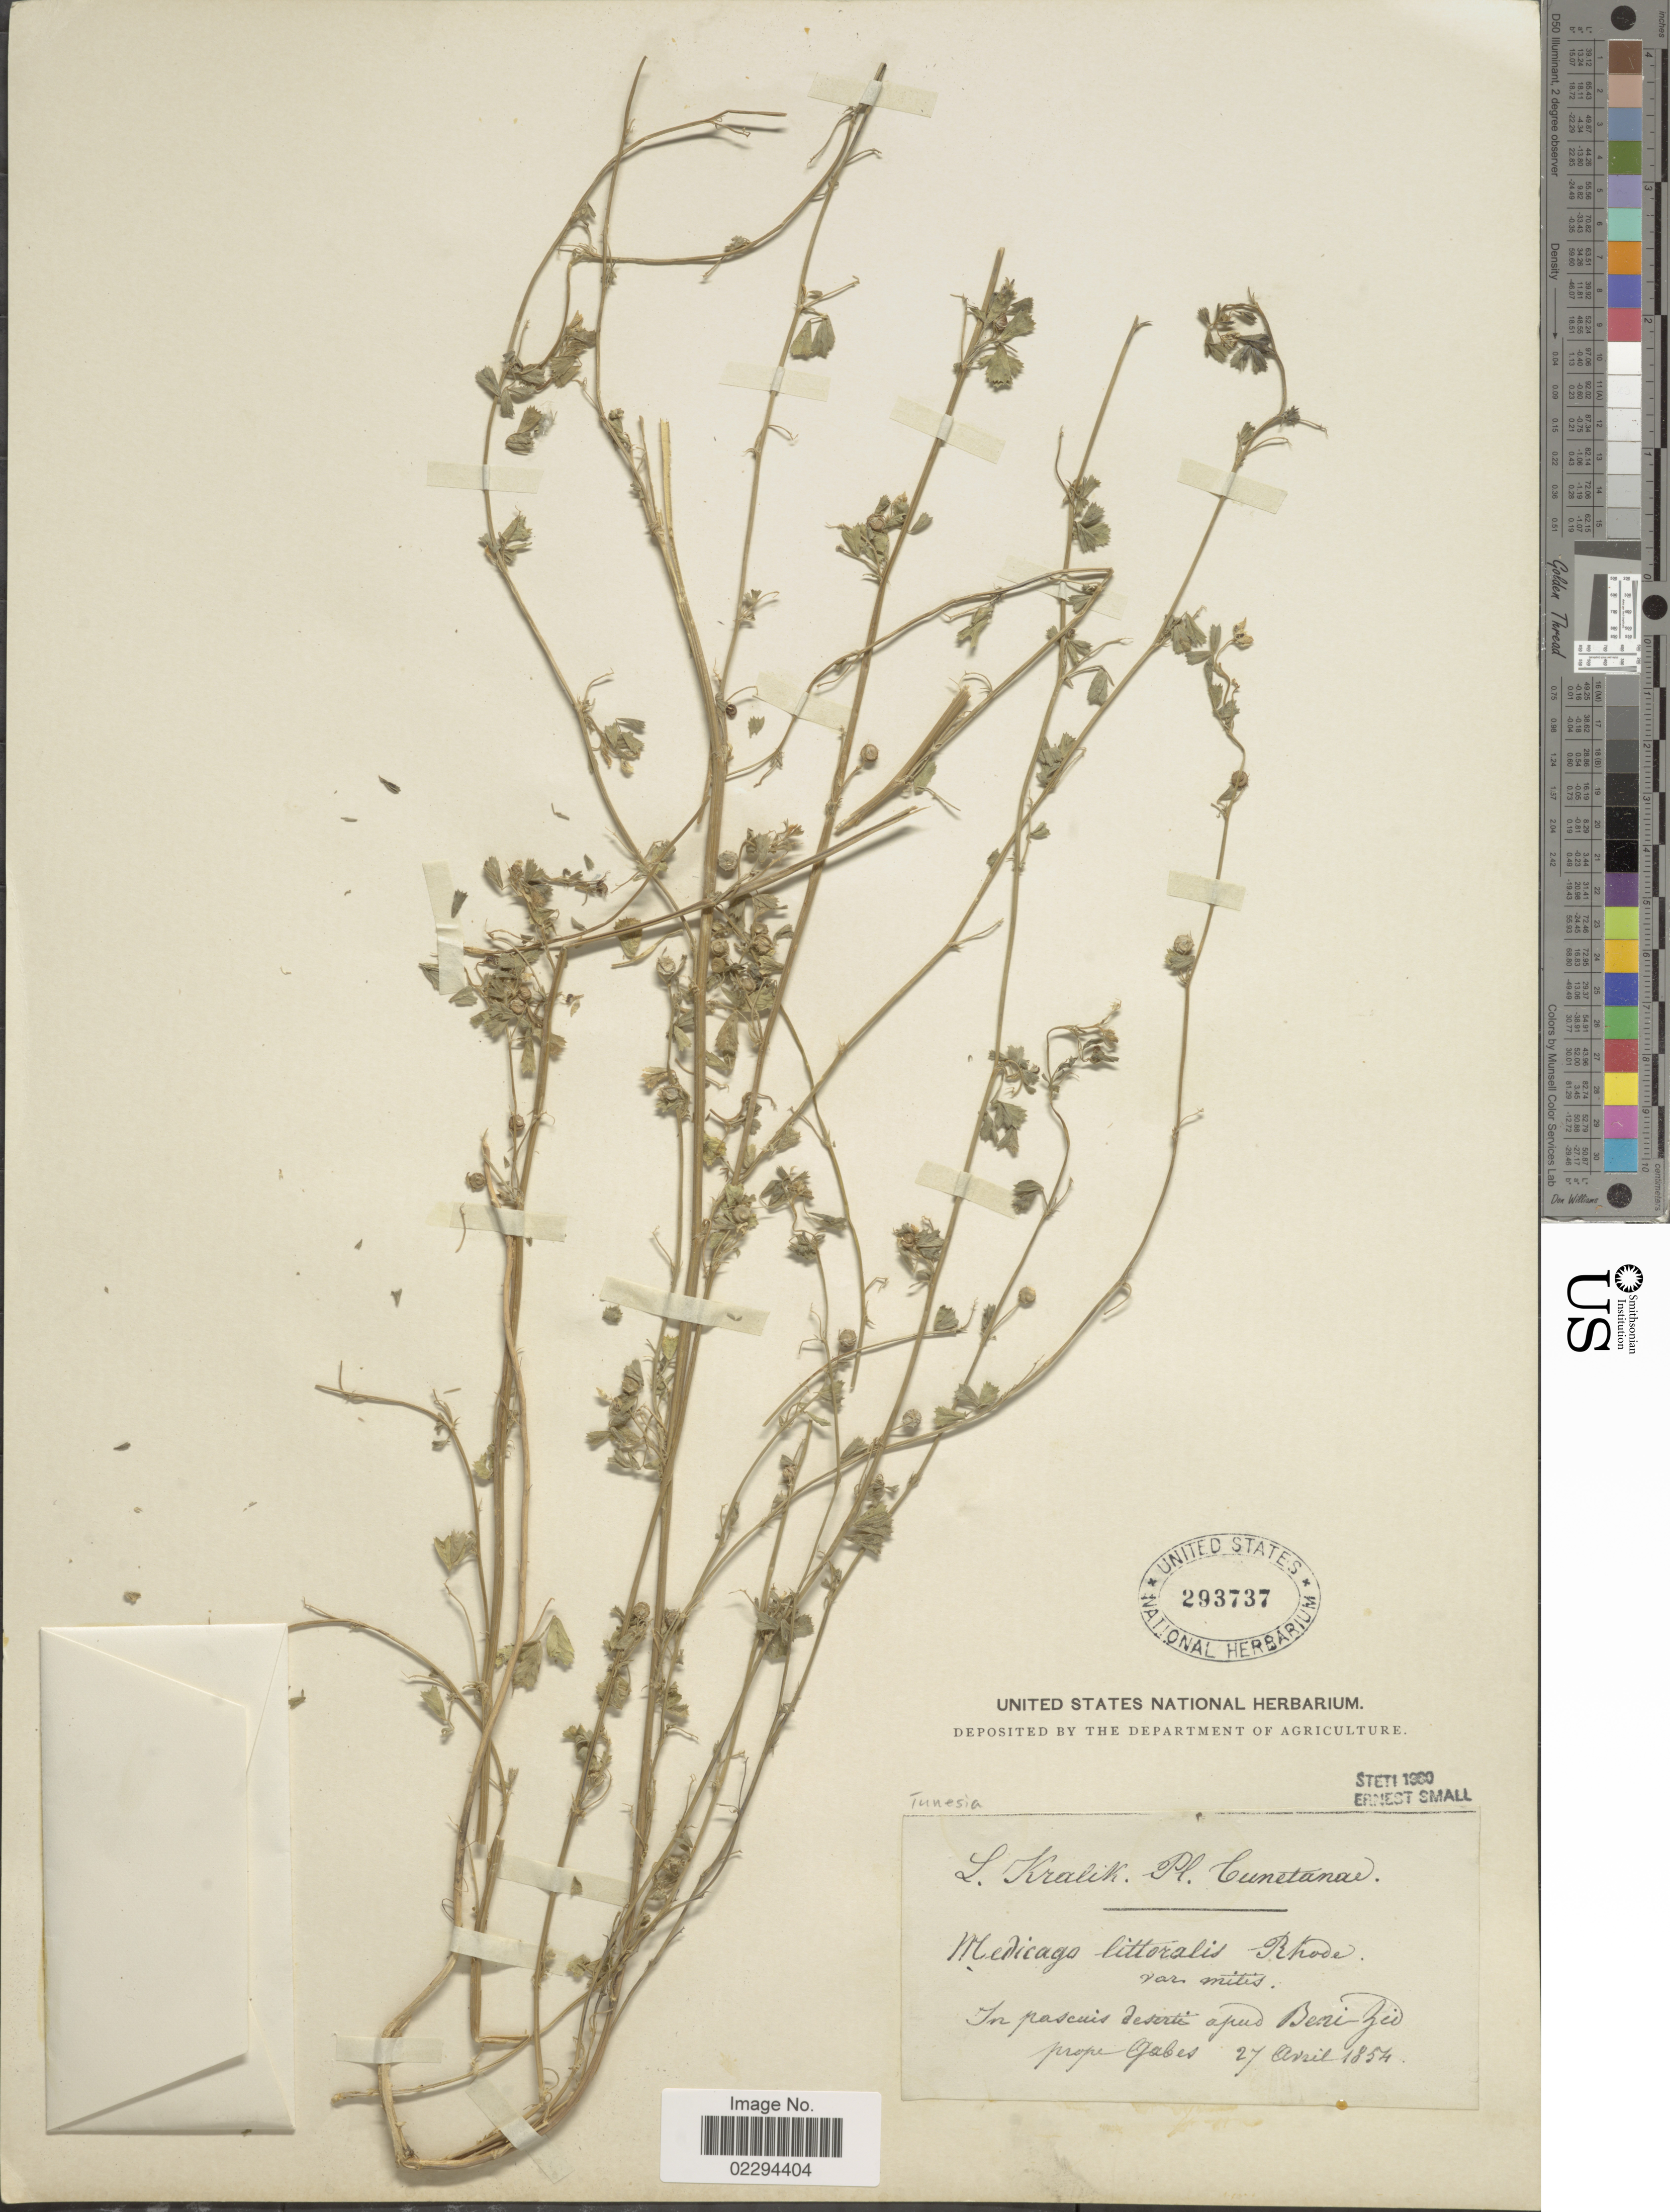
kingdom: Plantae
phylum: Tracheophyta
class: Magnoliopsida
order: Fabales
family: Fabaceae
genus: Medicago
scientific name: Medicago littoralis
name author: Loisel.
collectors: L. Kralik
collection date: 1854-04-27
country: Algeria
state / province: Skikda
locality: Cunetanae, in pascuis deserti apud Beni Zid prope Gabes.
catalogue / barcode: US 293737